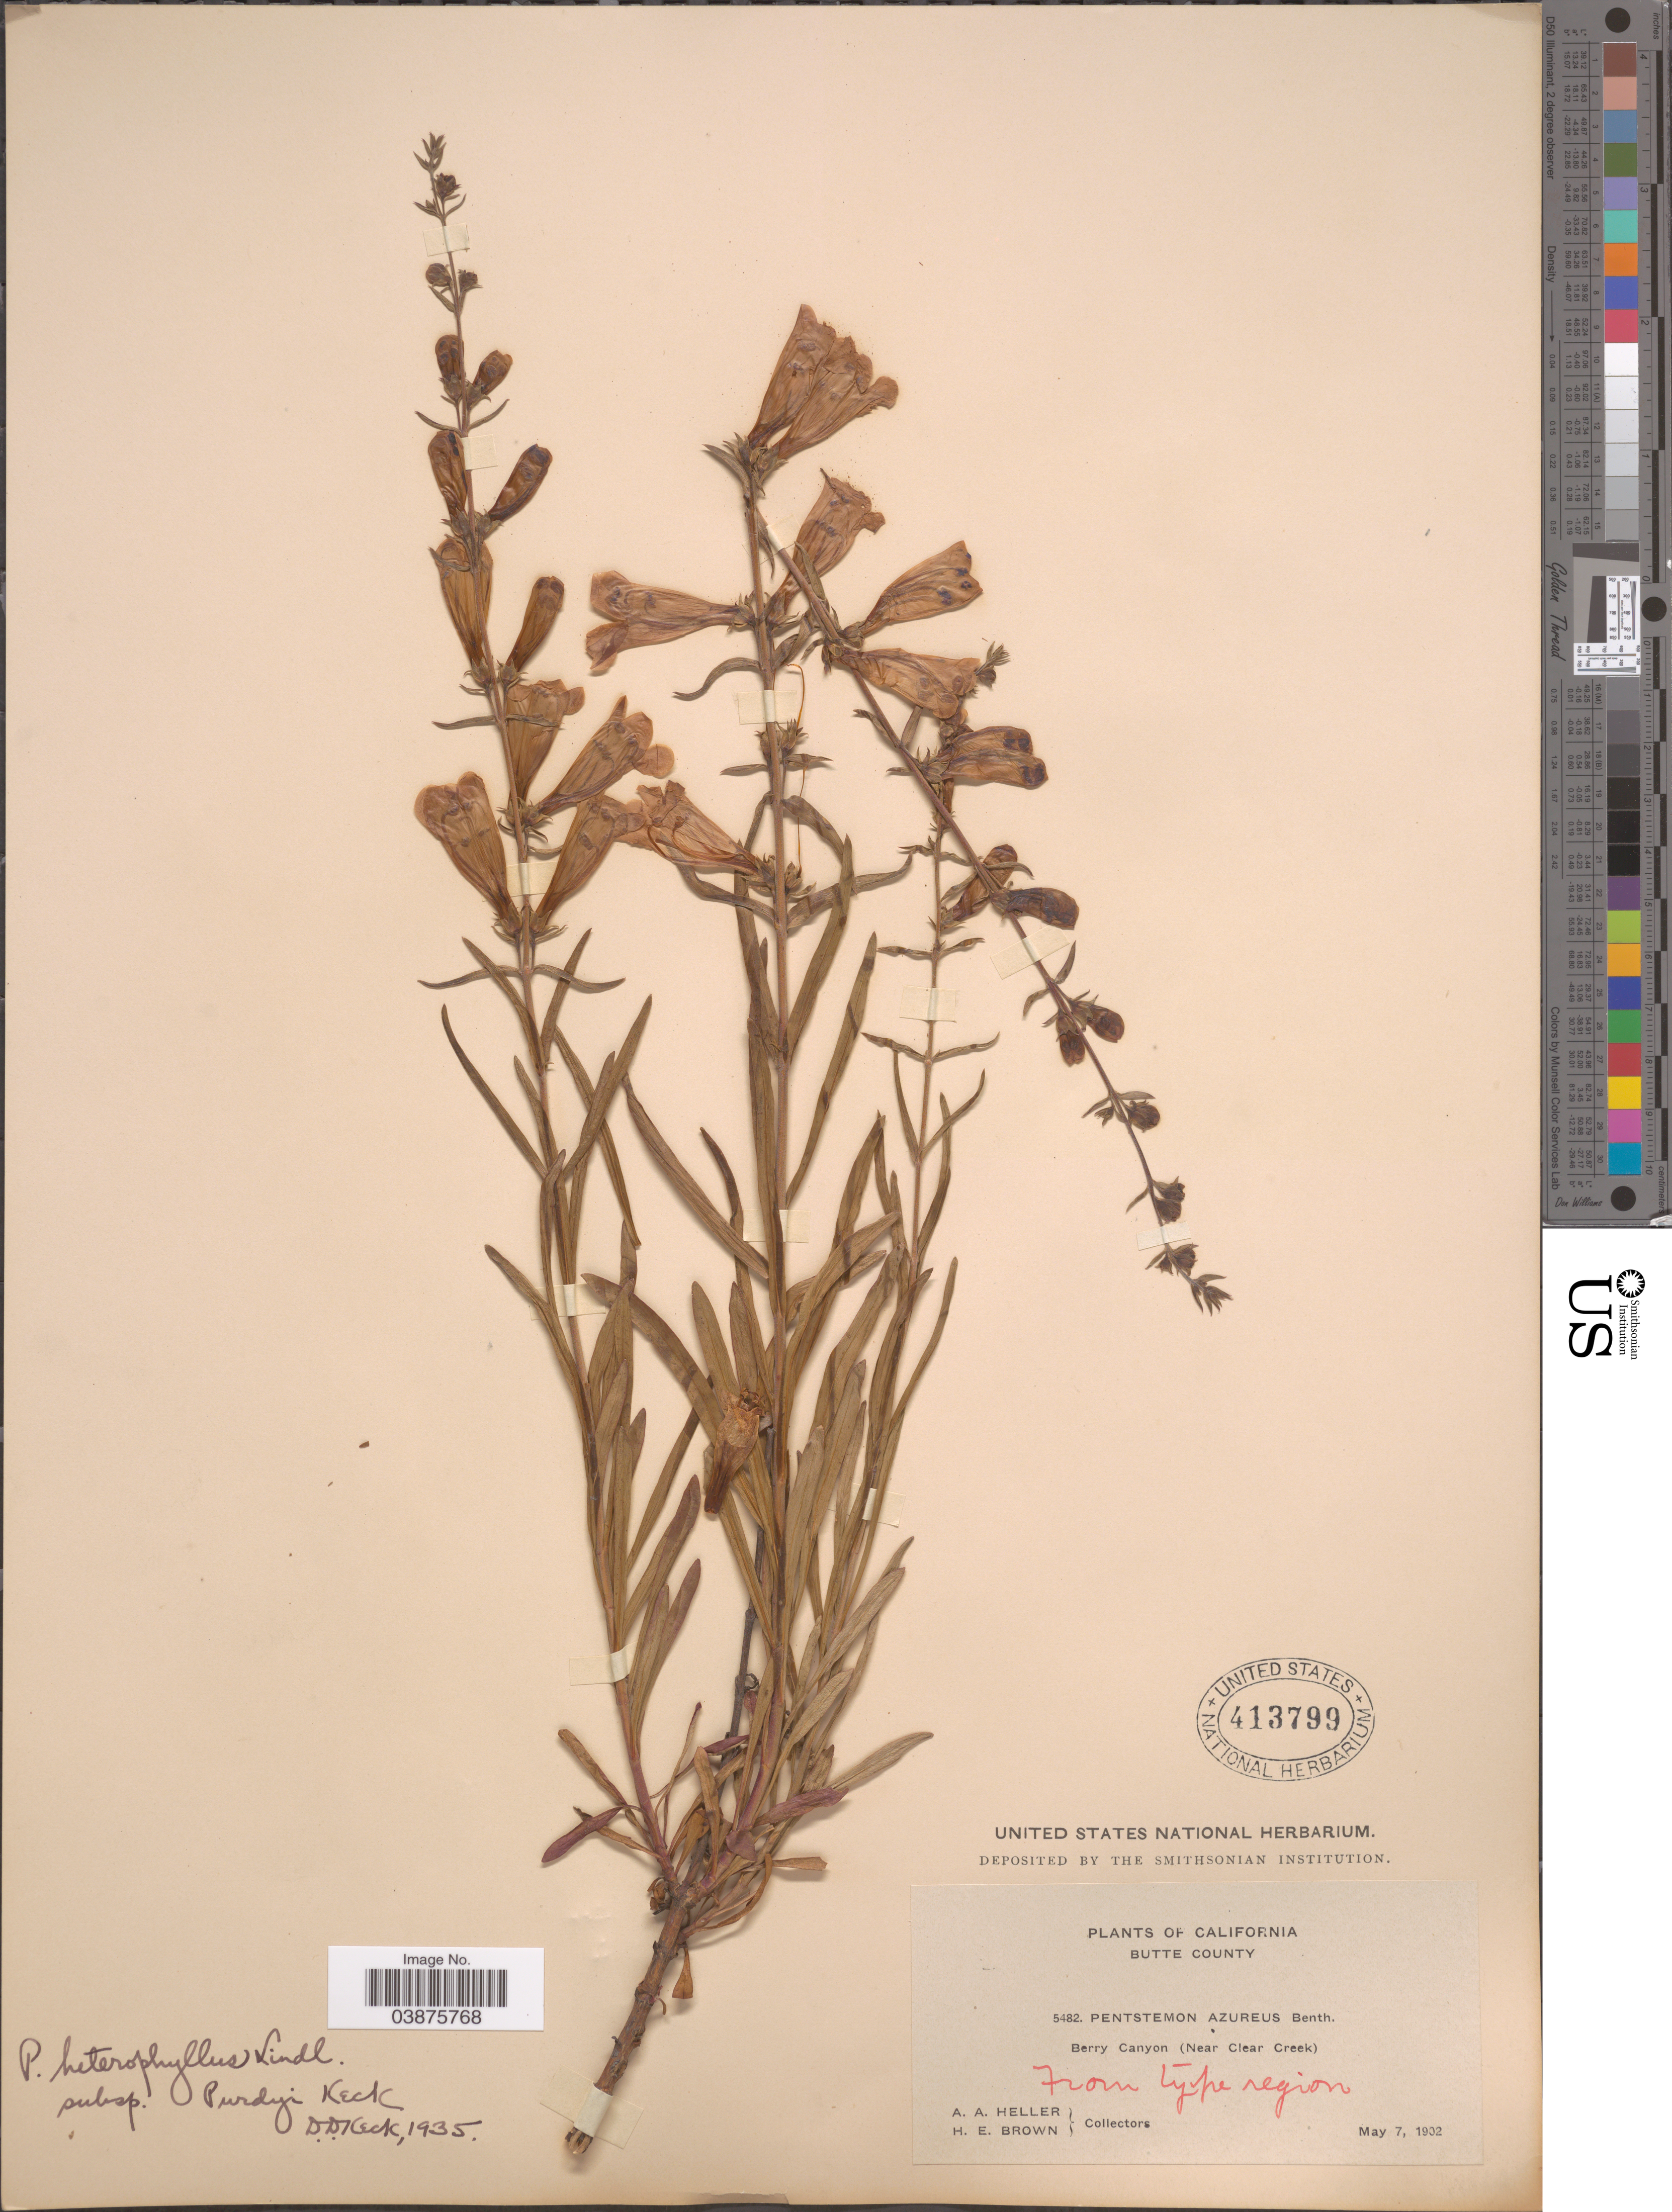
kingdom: Plantae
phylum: Tracheophyta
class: Magnoliopsida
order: Lamiales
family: Plantaginaceae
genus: Penstemon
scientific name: Penstemon heterophyllus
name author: Lindl.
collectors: A. A. Heller & H. E. Brown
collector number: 5482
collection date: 1902-05-07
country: United States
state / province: California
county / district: Butte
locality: Butte County. Berry Canyon (Near Clear Creek).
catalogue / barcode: US 413799